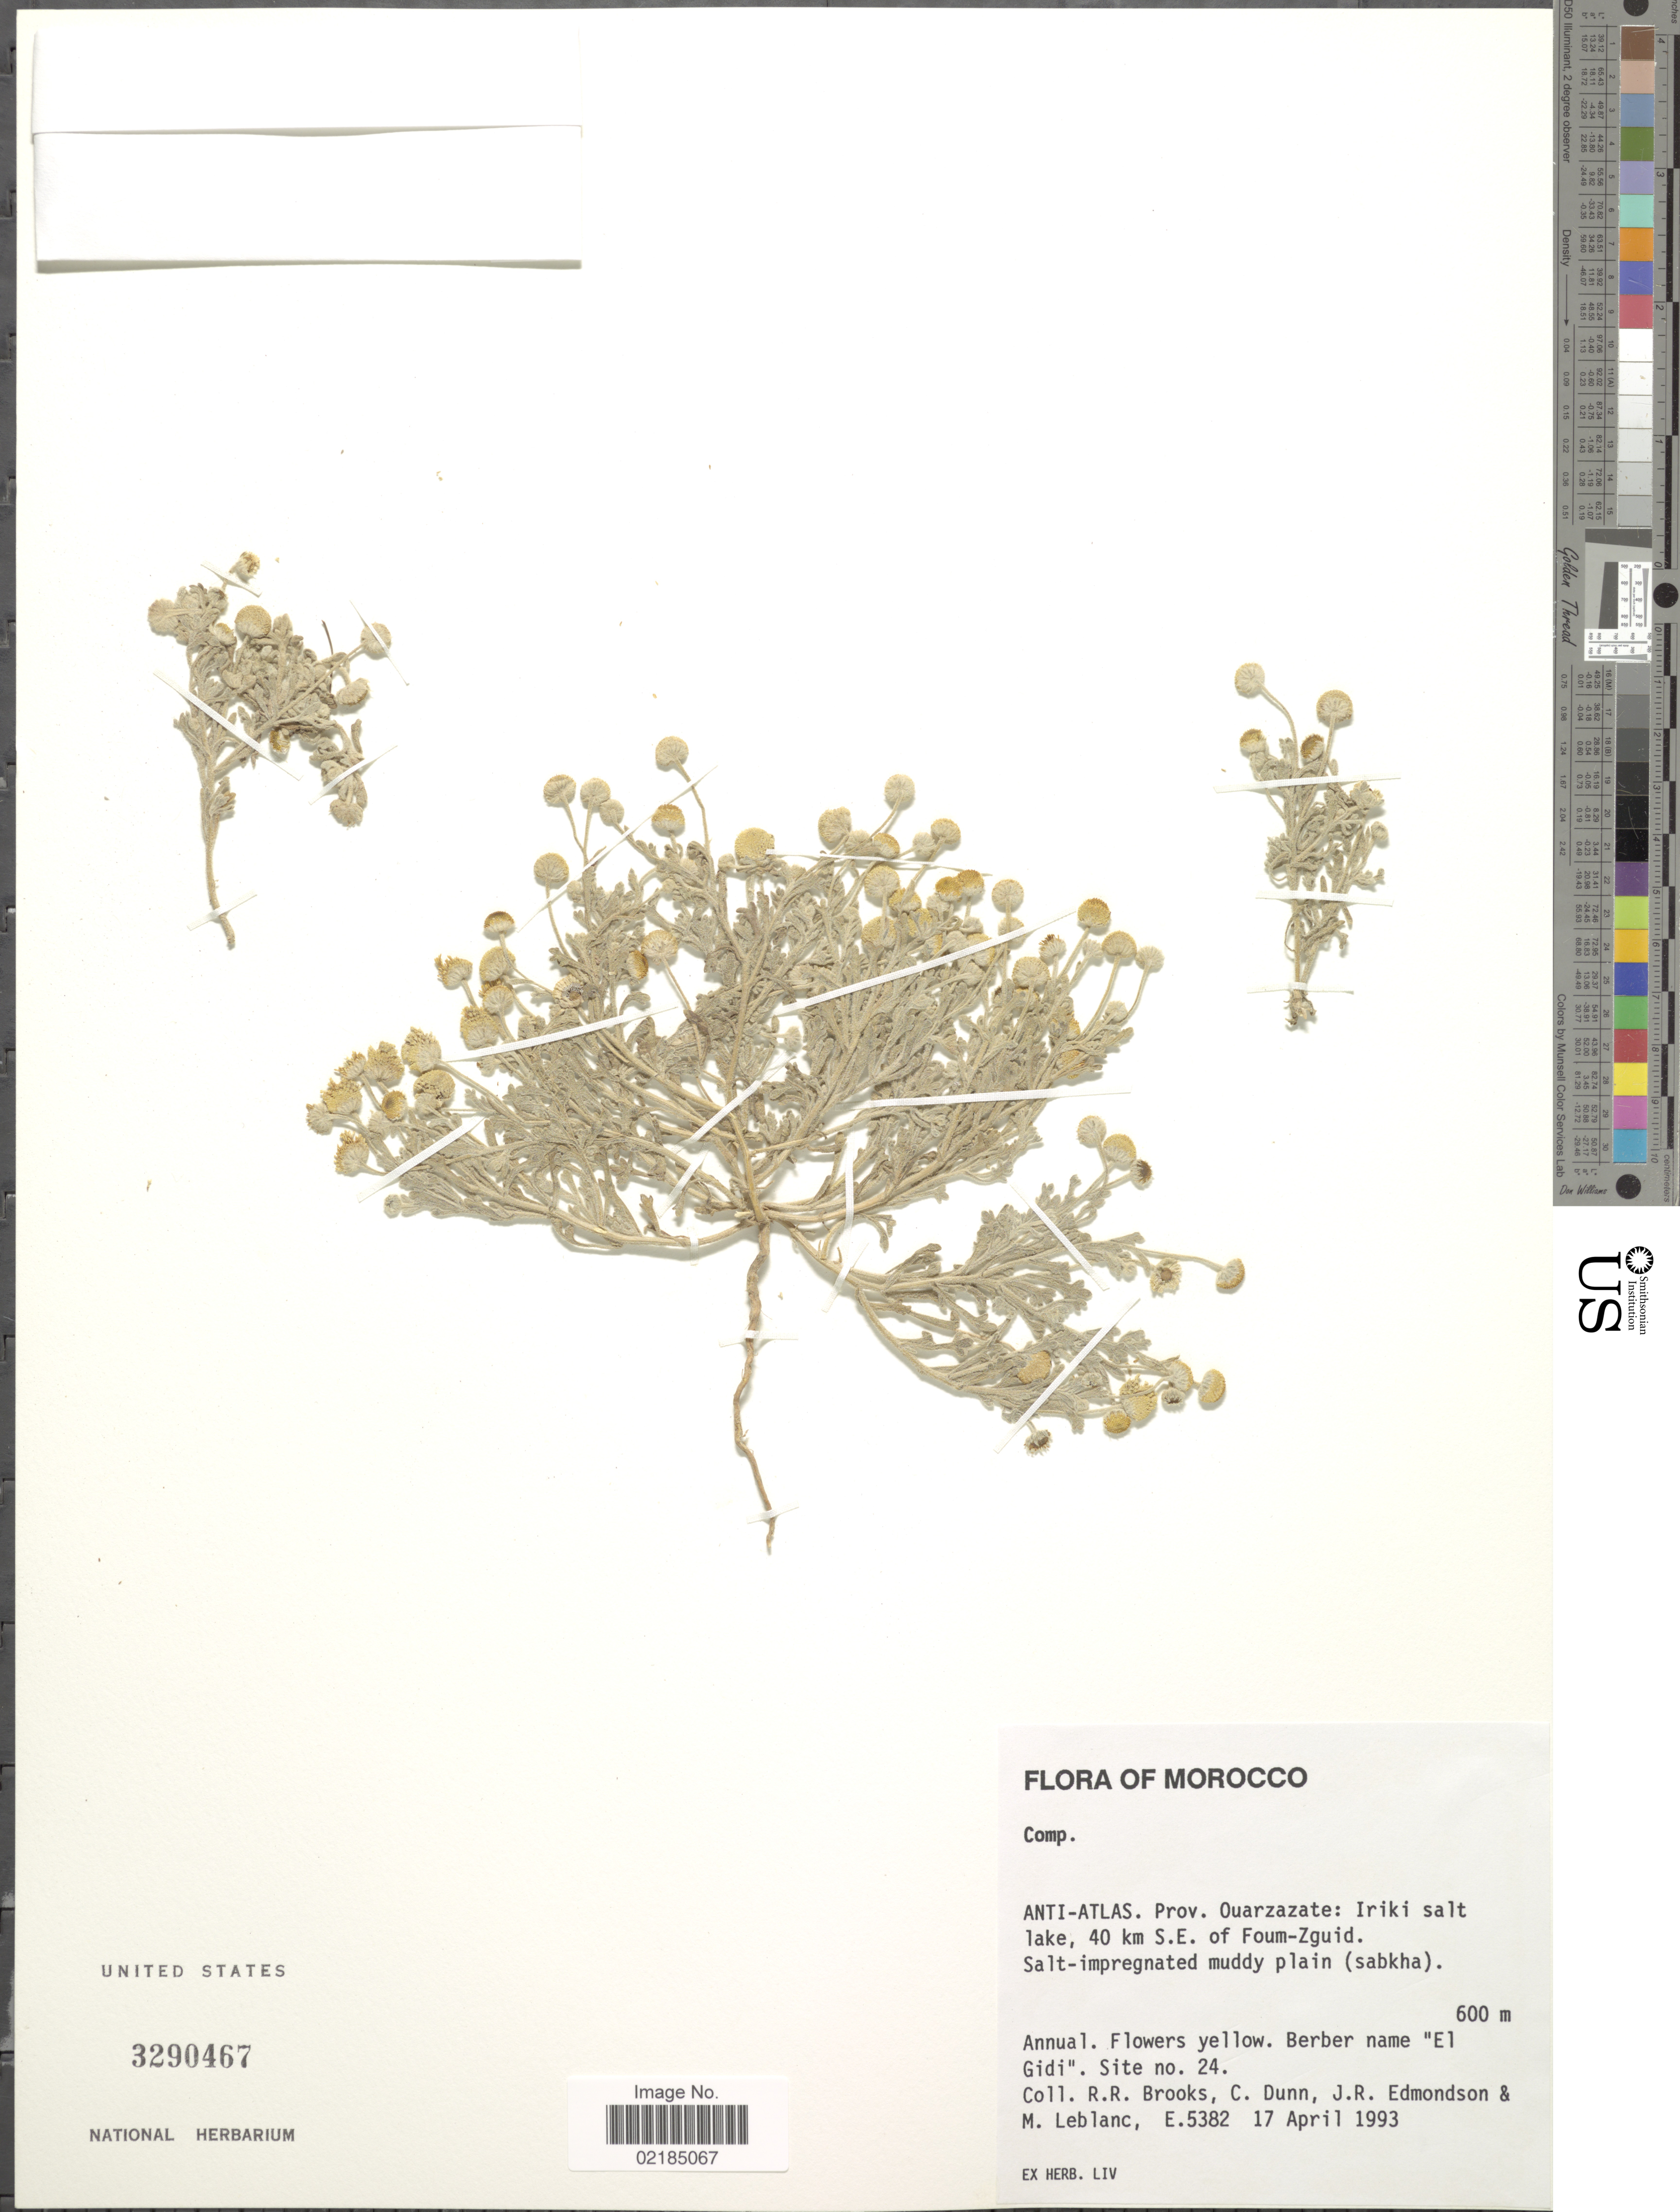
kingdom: Plantae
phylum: Tracheophyta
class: Magnoliopsida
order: Asterales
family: Asteraceae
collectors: R. Brooks, C. Dunn, J. R. Edmondson & M. Leblanc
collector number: E.5382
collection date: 1993-04-17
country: Morocco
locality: Anti-Atlas. Prov. Ouarzazate: Iriki salt lake, 40 km S.E. of Foum-Zguid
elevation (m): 600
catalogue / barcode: US 3290467